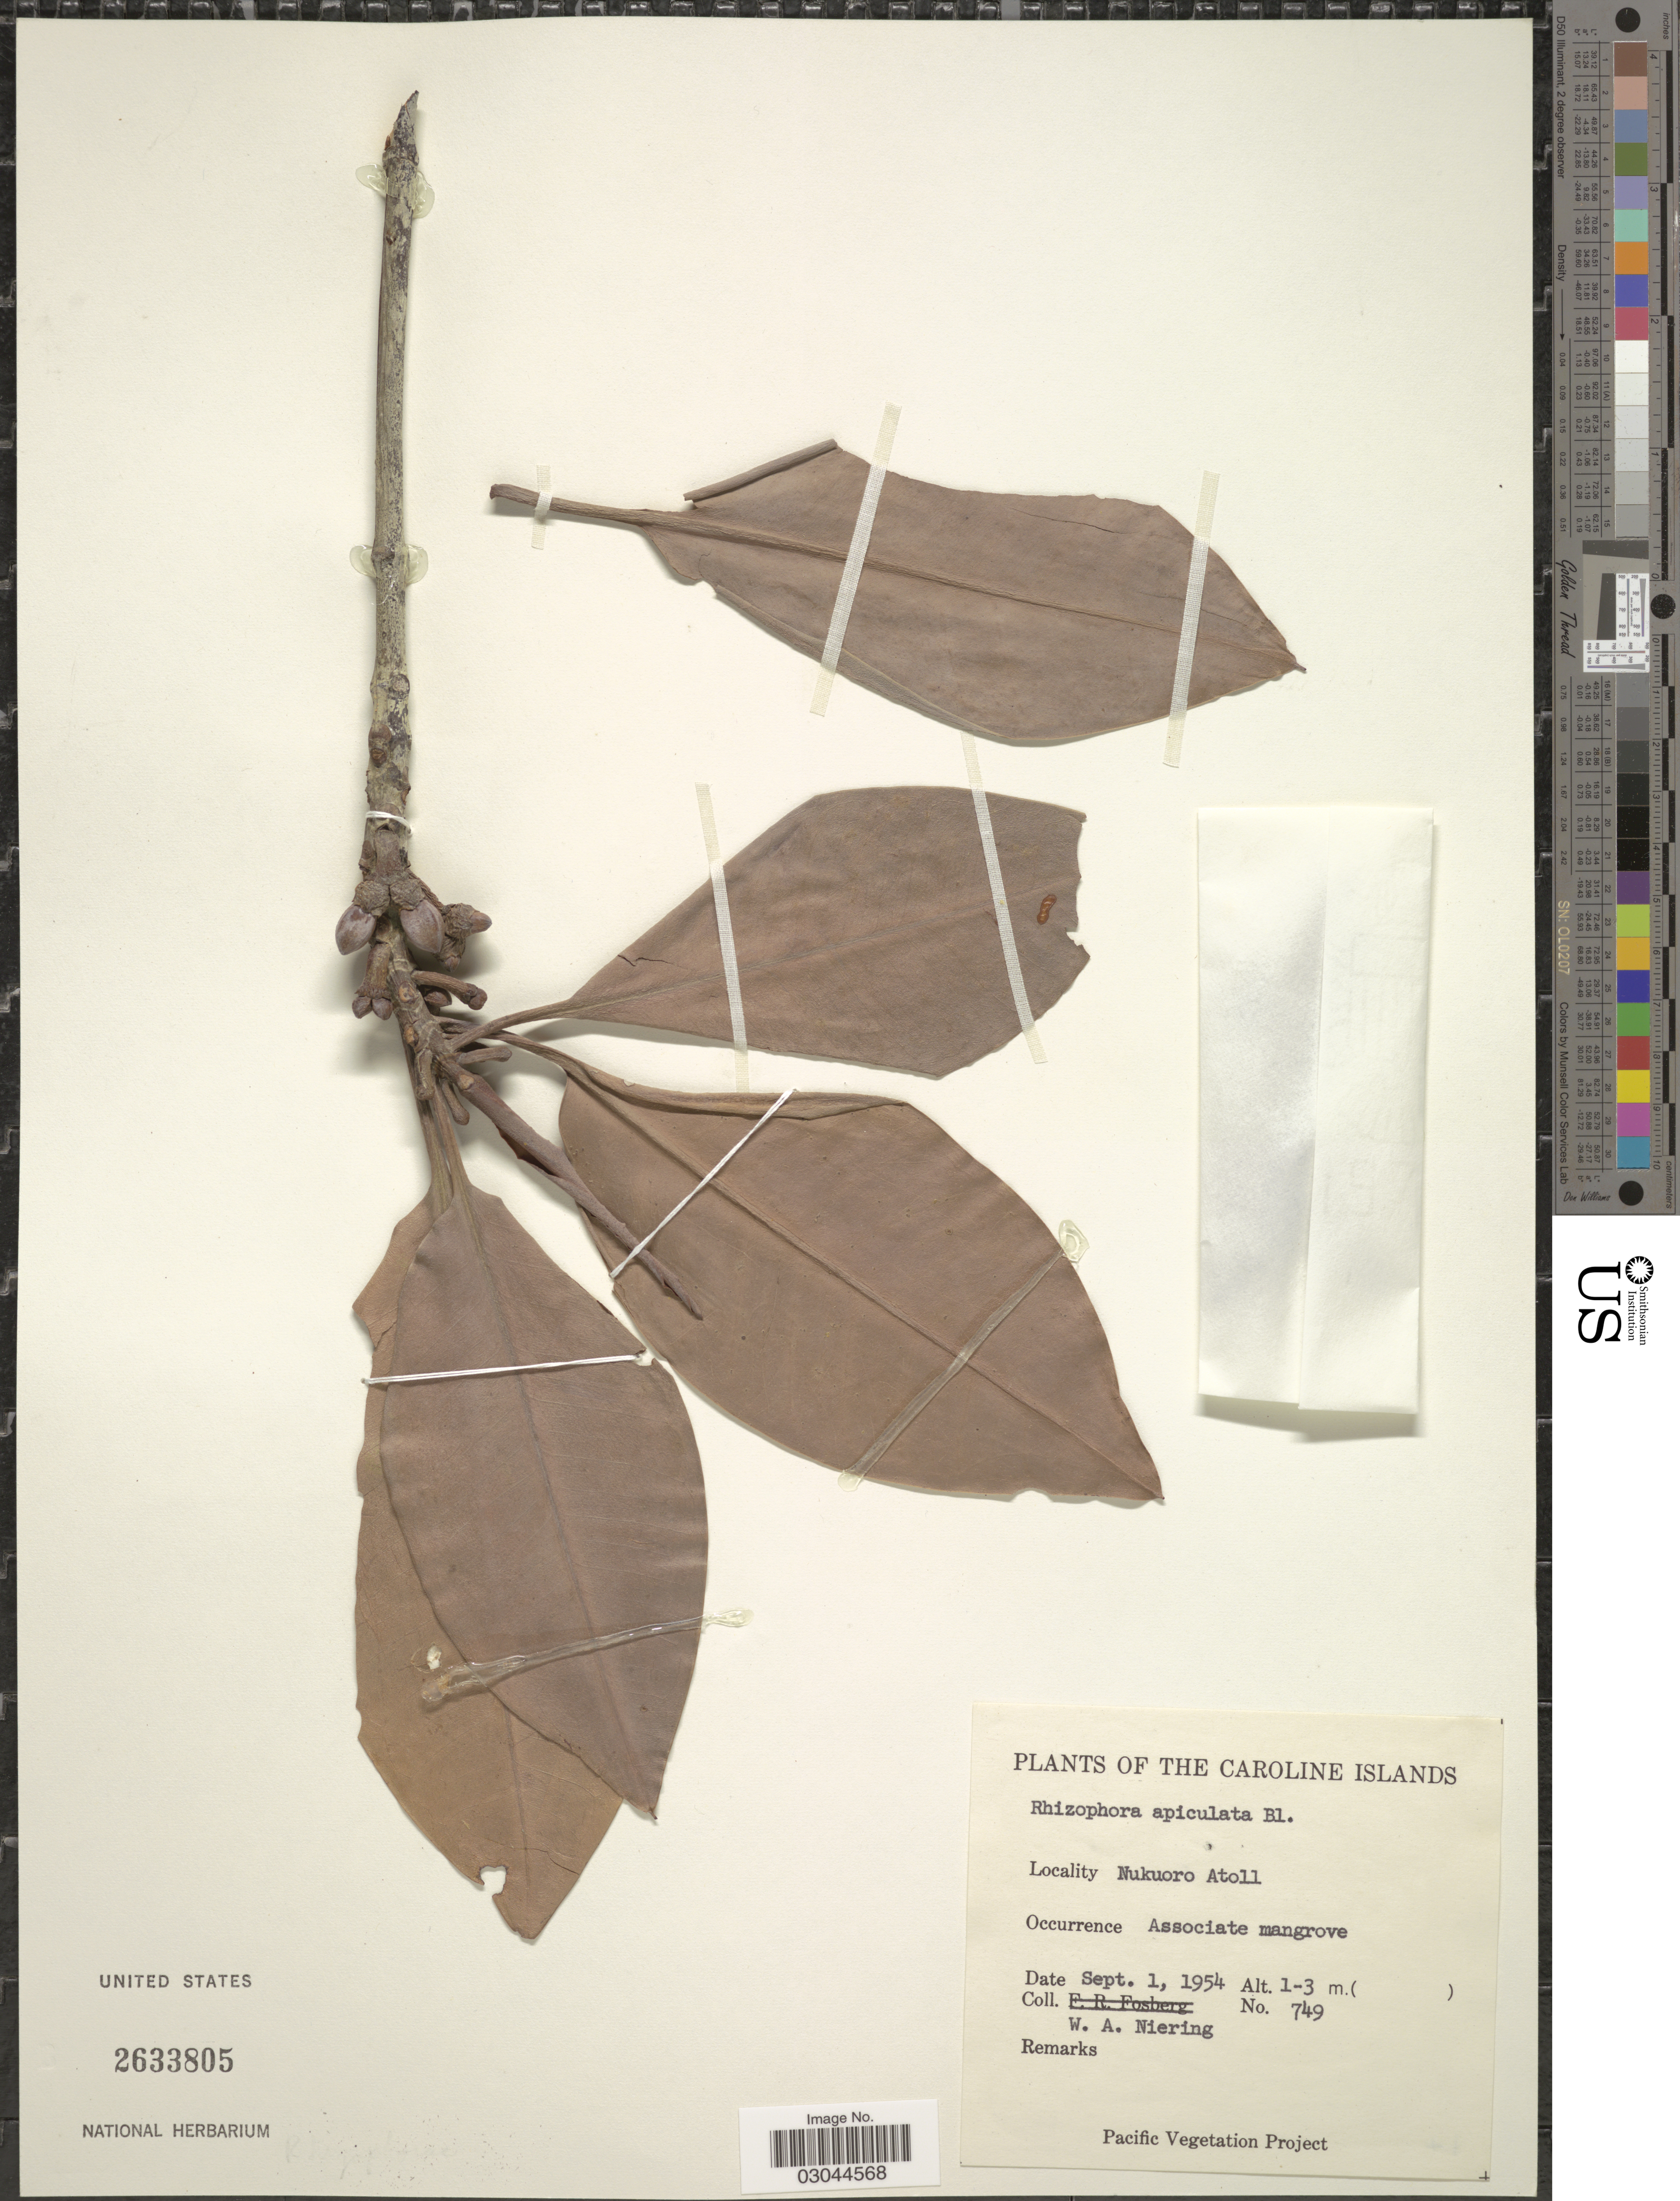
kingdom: Plantae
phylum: Tracheophyta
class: Magnoliopsida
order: Malpighiales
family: Rhizophoraceae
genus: Rhizophora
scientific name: Rhizophora apiculata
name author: Blume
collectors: W. Niering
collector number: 749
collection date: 1954-09-01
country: Micronesia, Federated States of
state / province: Pohnpei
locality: The Caroline Islands. Nukuoro Atoll. Associate mangrove.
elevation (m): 1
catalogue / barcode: US 2633805